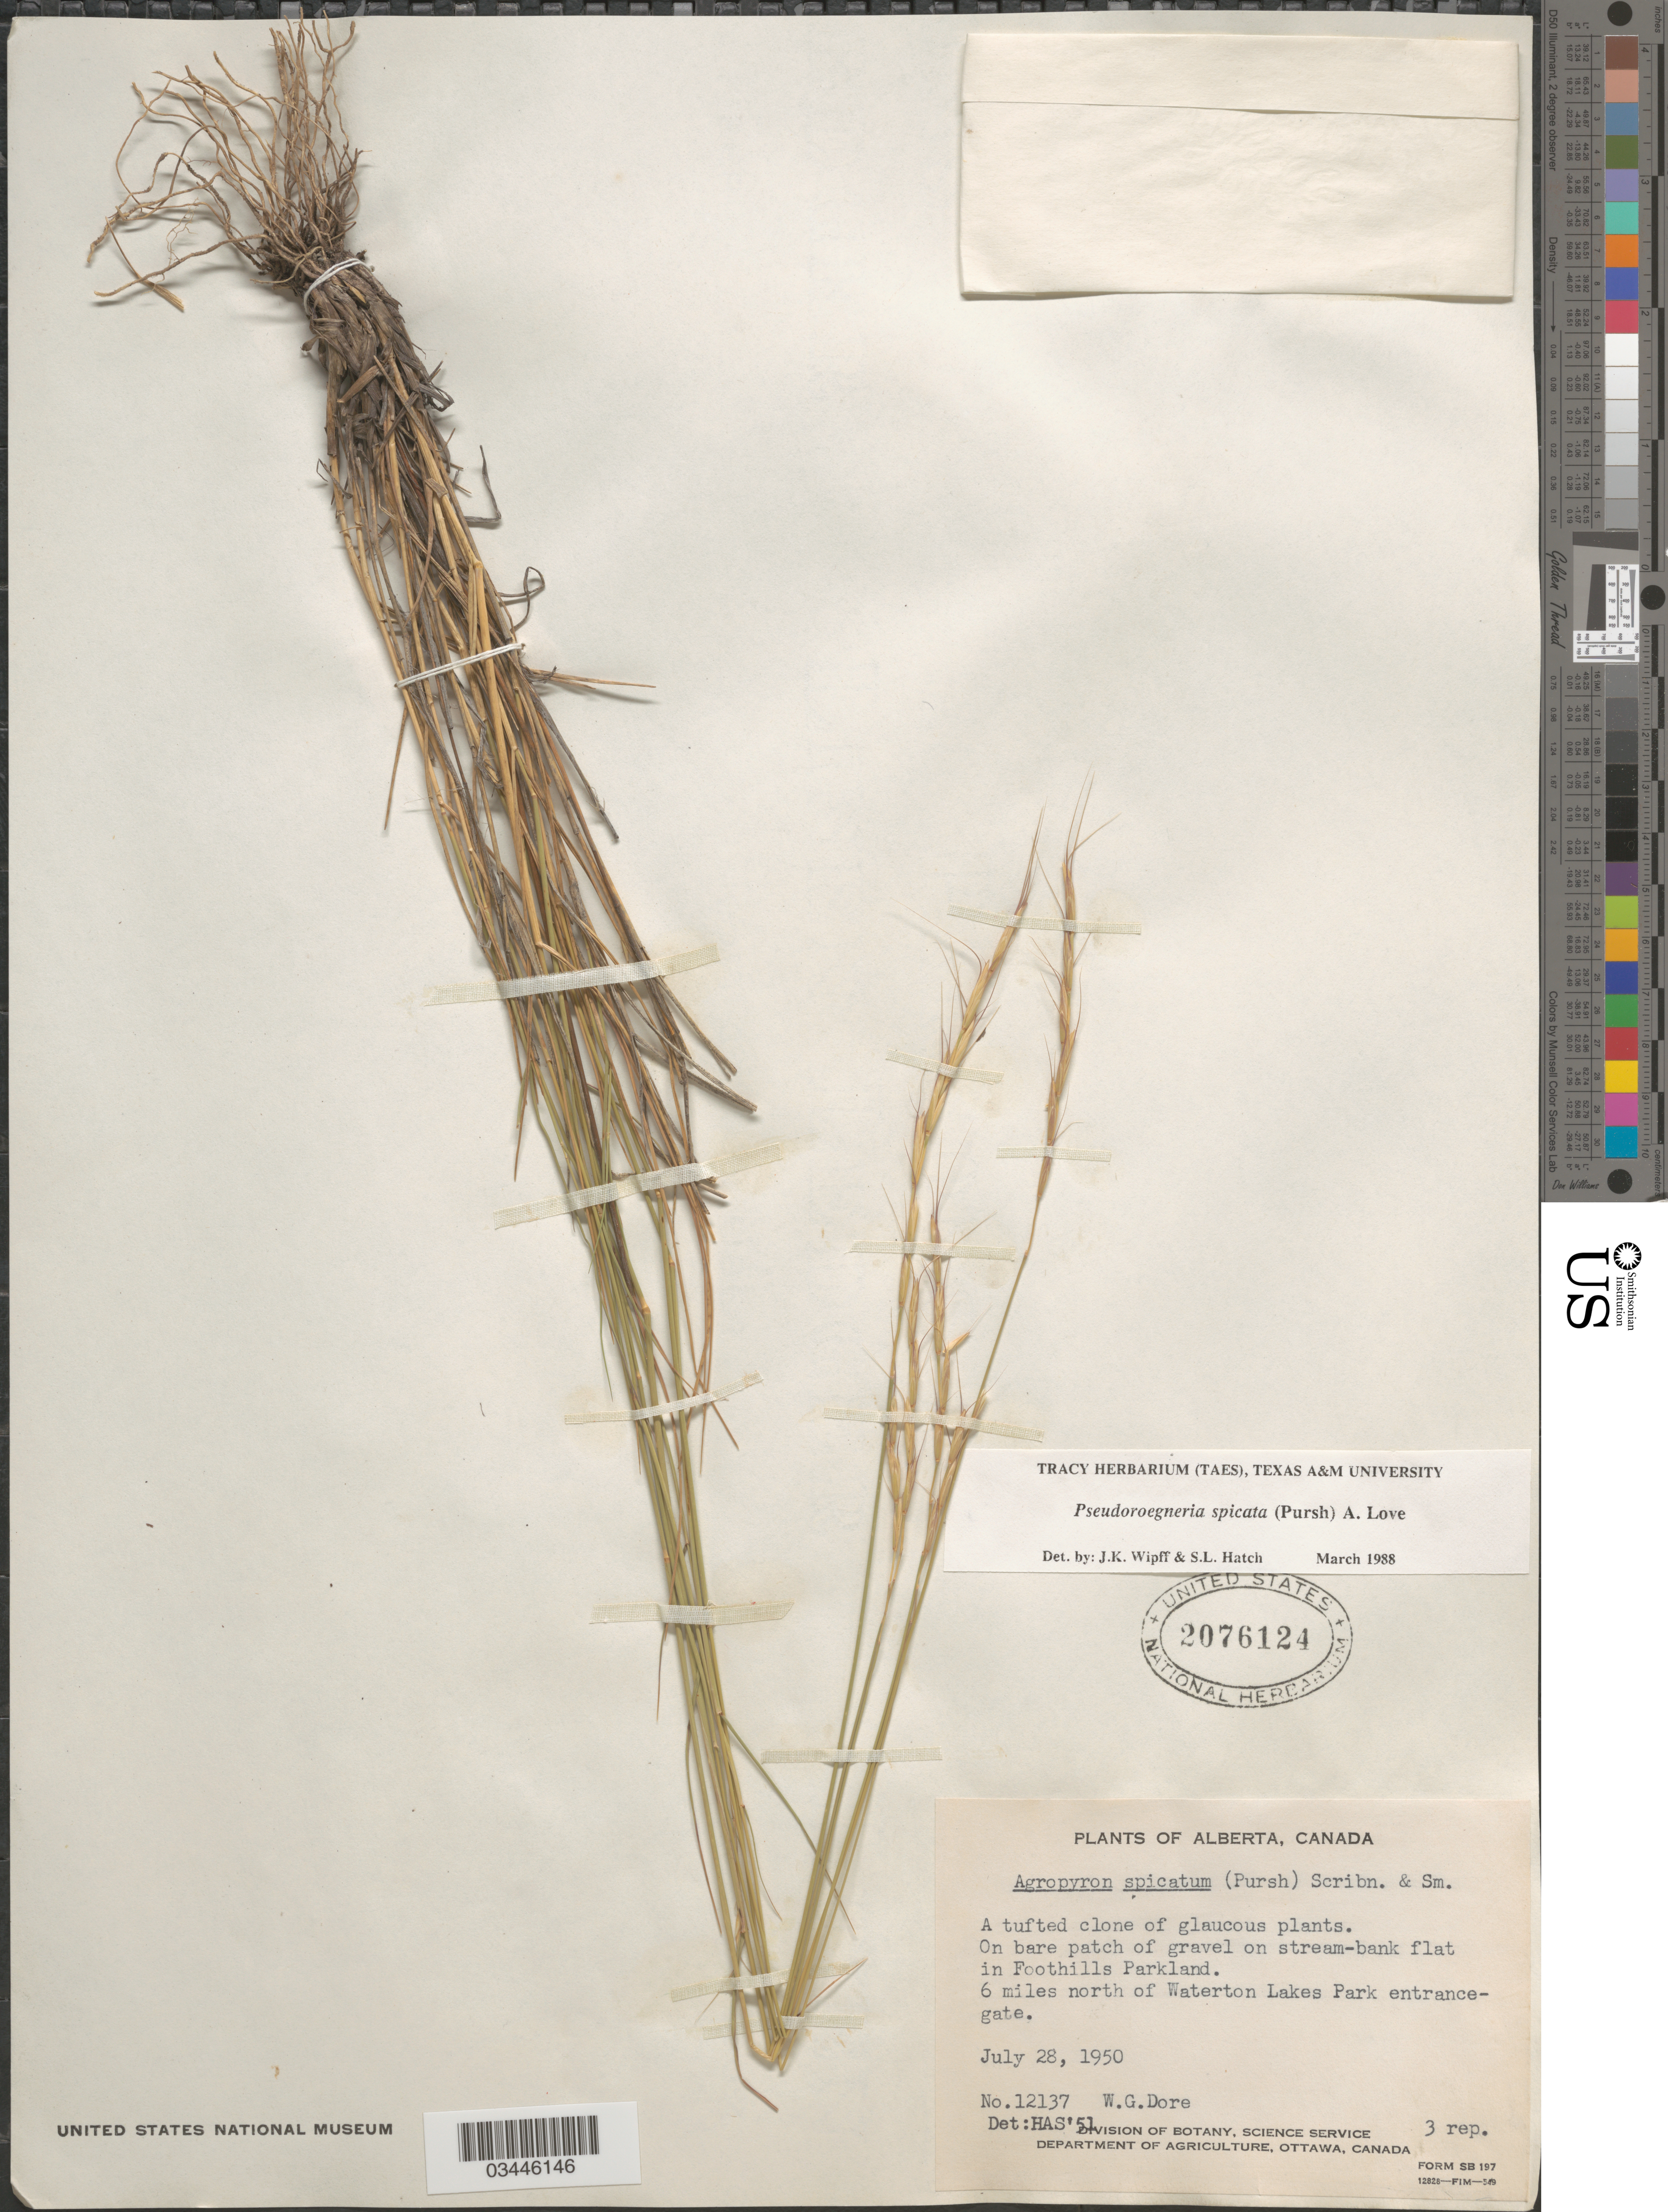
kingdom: Plantae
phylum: Tracheophyta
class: Liliopsida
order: Poales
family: Poaceae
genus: Pseudoroegneria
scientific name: Pseudoroegneria spicata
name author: (Pursh) Á. Löve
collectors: W. Dore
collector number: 12137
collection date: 1950-07-28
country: Canada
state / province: Alberta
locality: On bare patch of gravel on stream-bank flat in Foothills Parkland. 6 miles north of Waterton Lakes Park entrancegate.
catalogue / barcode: US 2076124